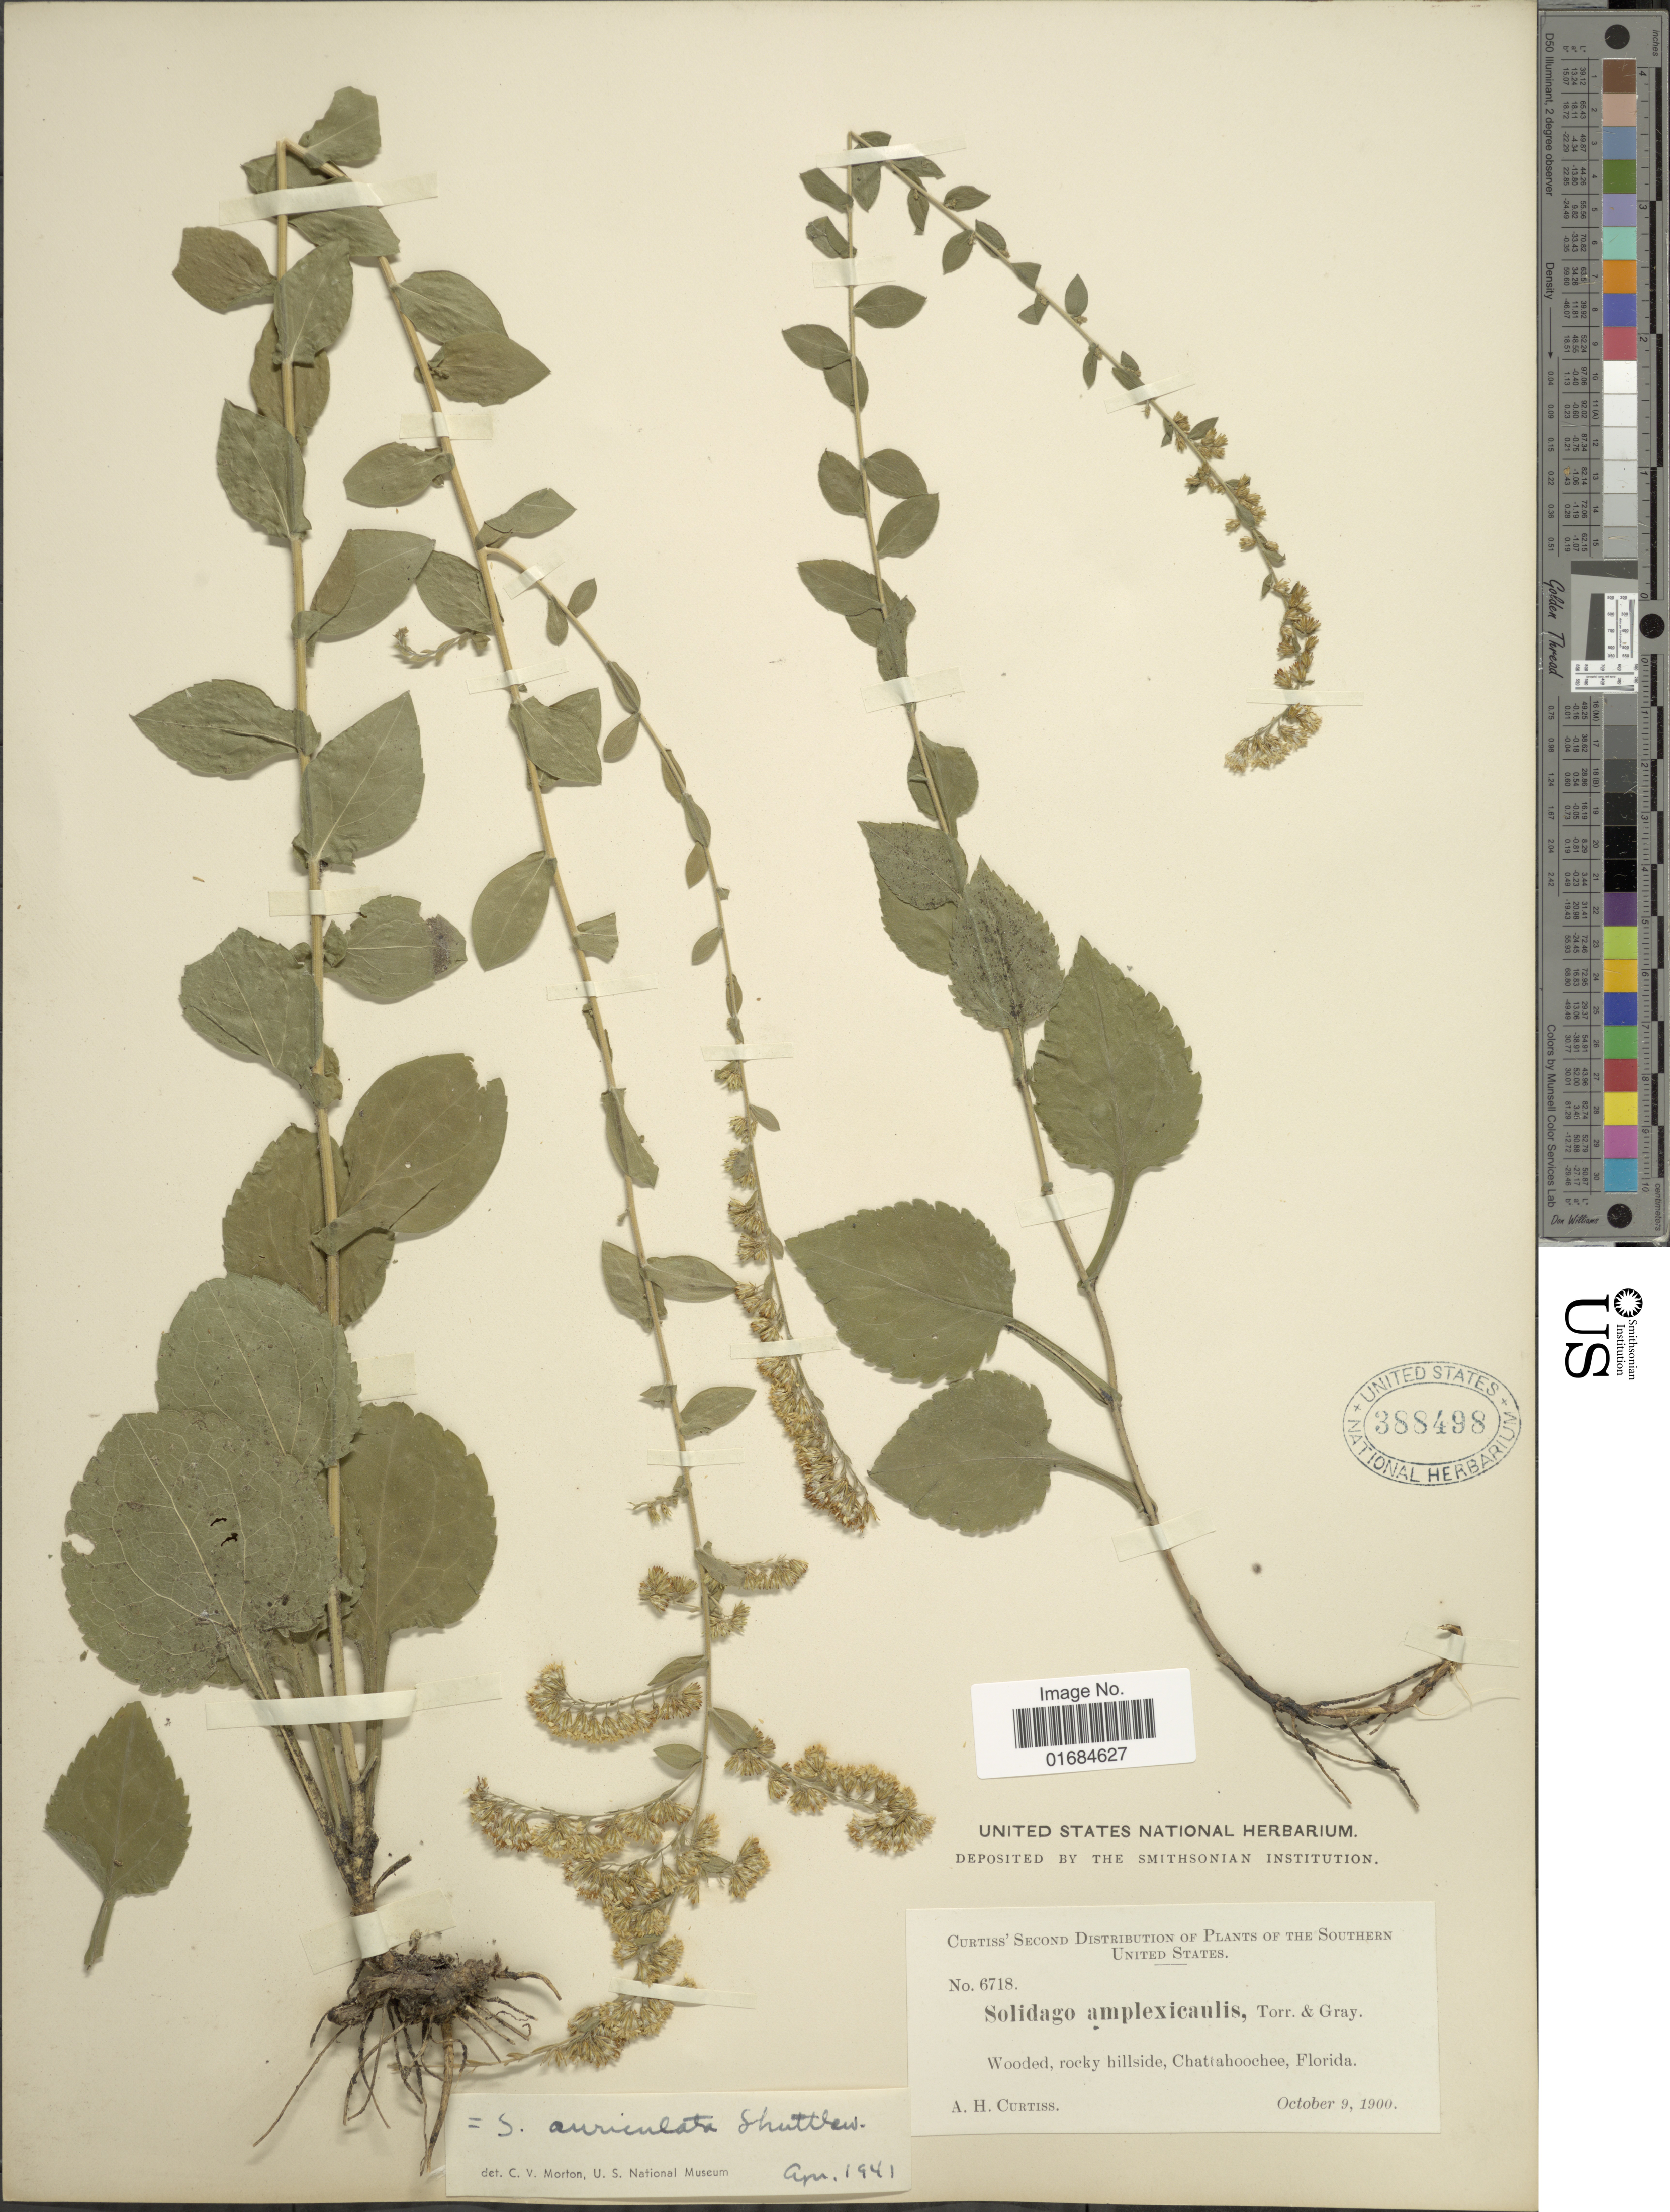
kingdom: Plantae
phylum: Tracheophyta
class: Magnoliopsida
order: Asterales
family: Asteraceae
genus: Solidago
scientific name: Solidago auriculata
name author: Shuttlew. ex S.F. Blake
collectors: A. H. Curtiss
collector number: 6718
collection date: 1900-10-09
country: United States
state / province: Florida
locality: Wooded, rocky hillside, Chattahoochee.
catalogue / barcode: US 388498